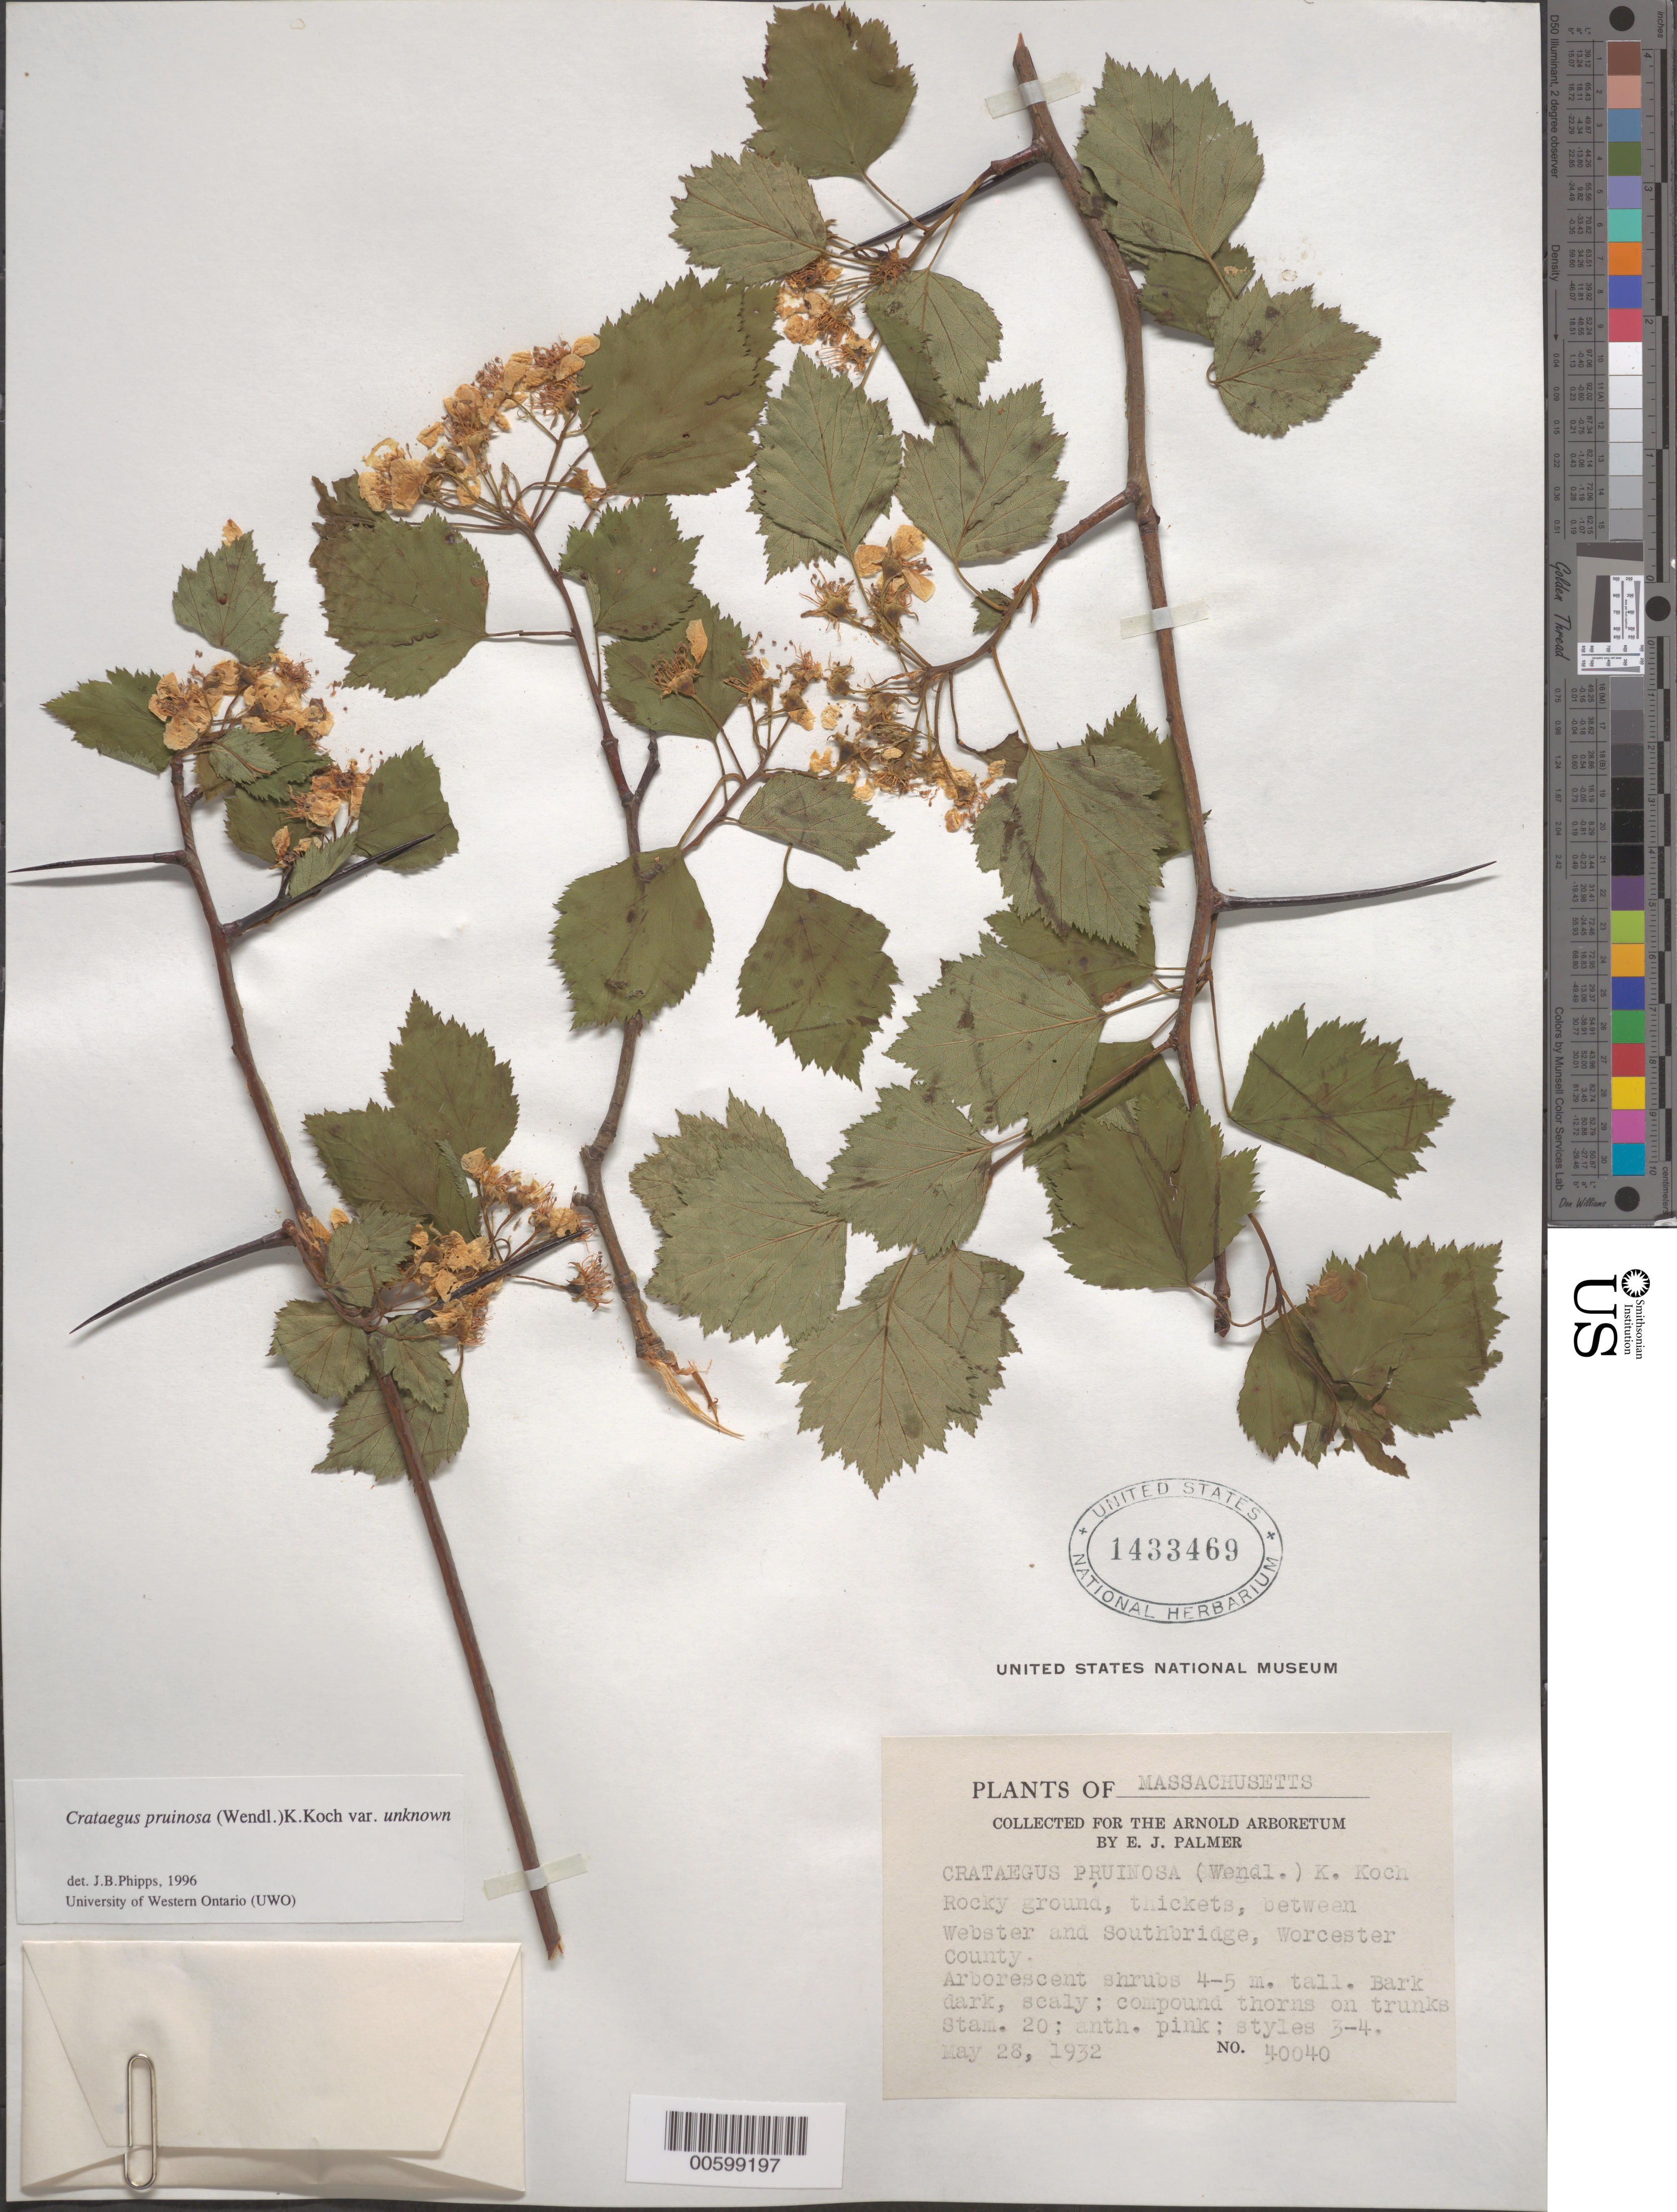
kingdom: Plantae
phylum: Tracheophyta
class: Magnoliopsida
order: Rosales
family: Rosaceae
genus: Crataegus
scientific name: Crataegus pruinosa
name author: (H.L. Wendl.) K. Koch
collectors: E. J. Palmer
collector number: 40040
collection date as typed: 28 May 1932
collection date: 1932-05-28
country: United States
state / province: Massachusetts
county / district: Worcester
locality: between Webster and Southbridge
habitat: Rocky ground, thickets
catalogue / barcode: US 1433469